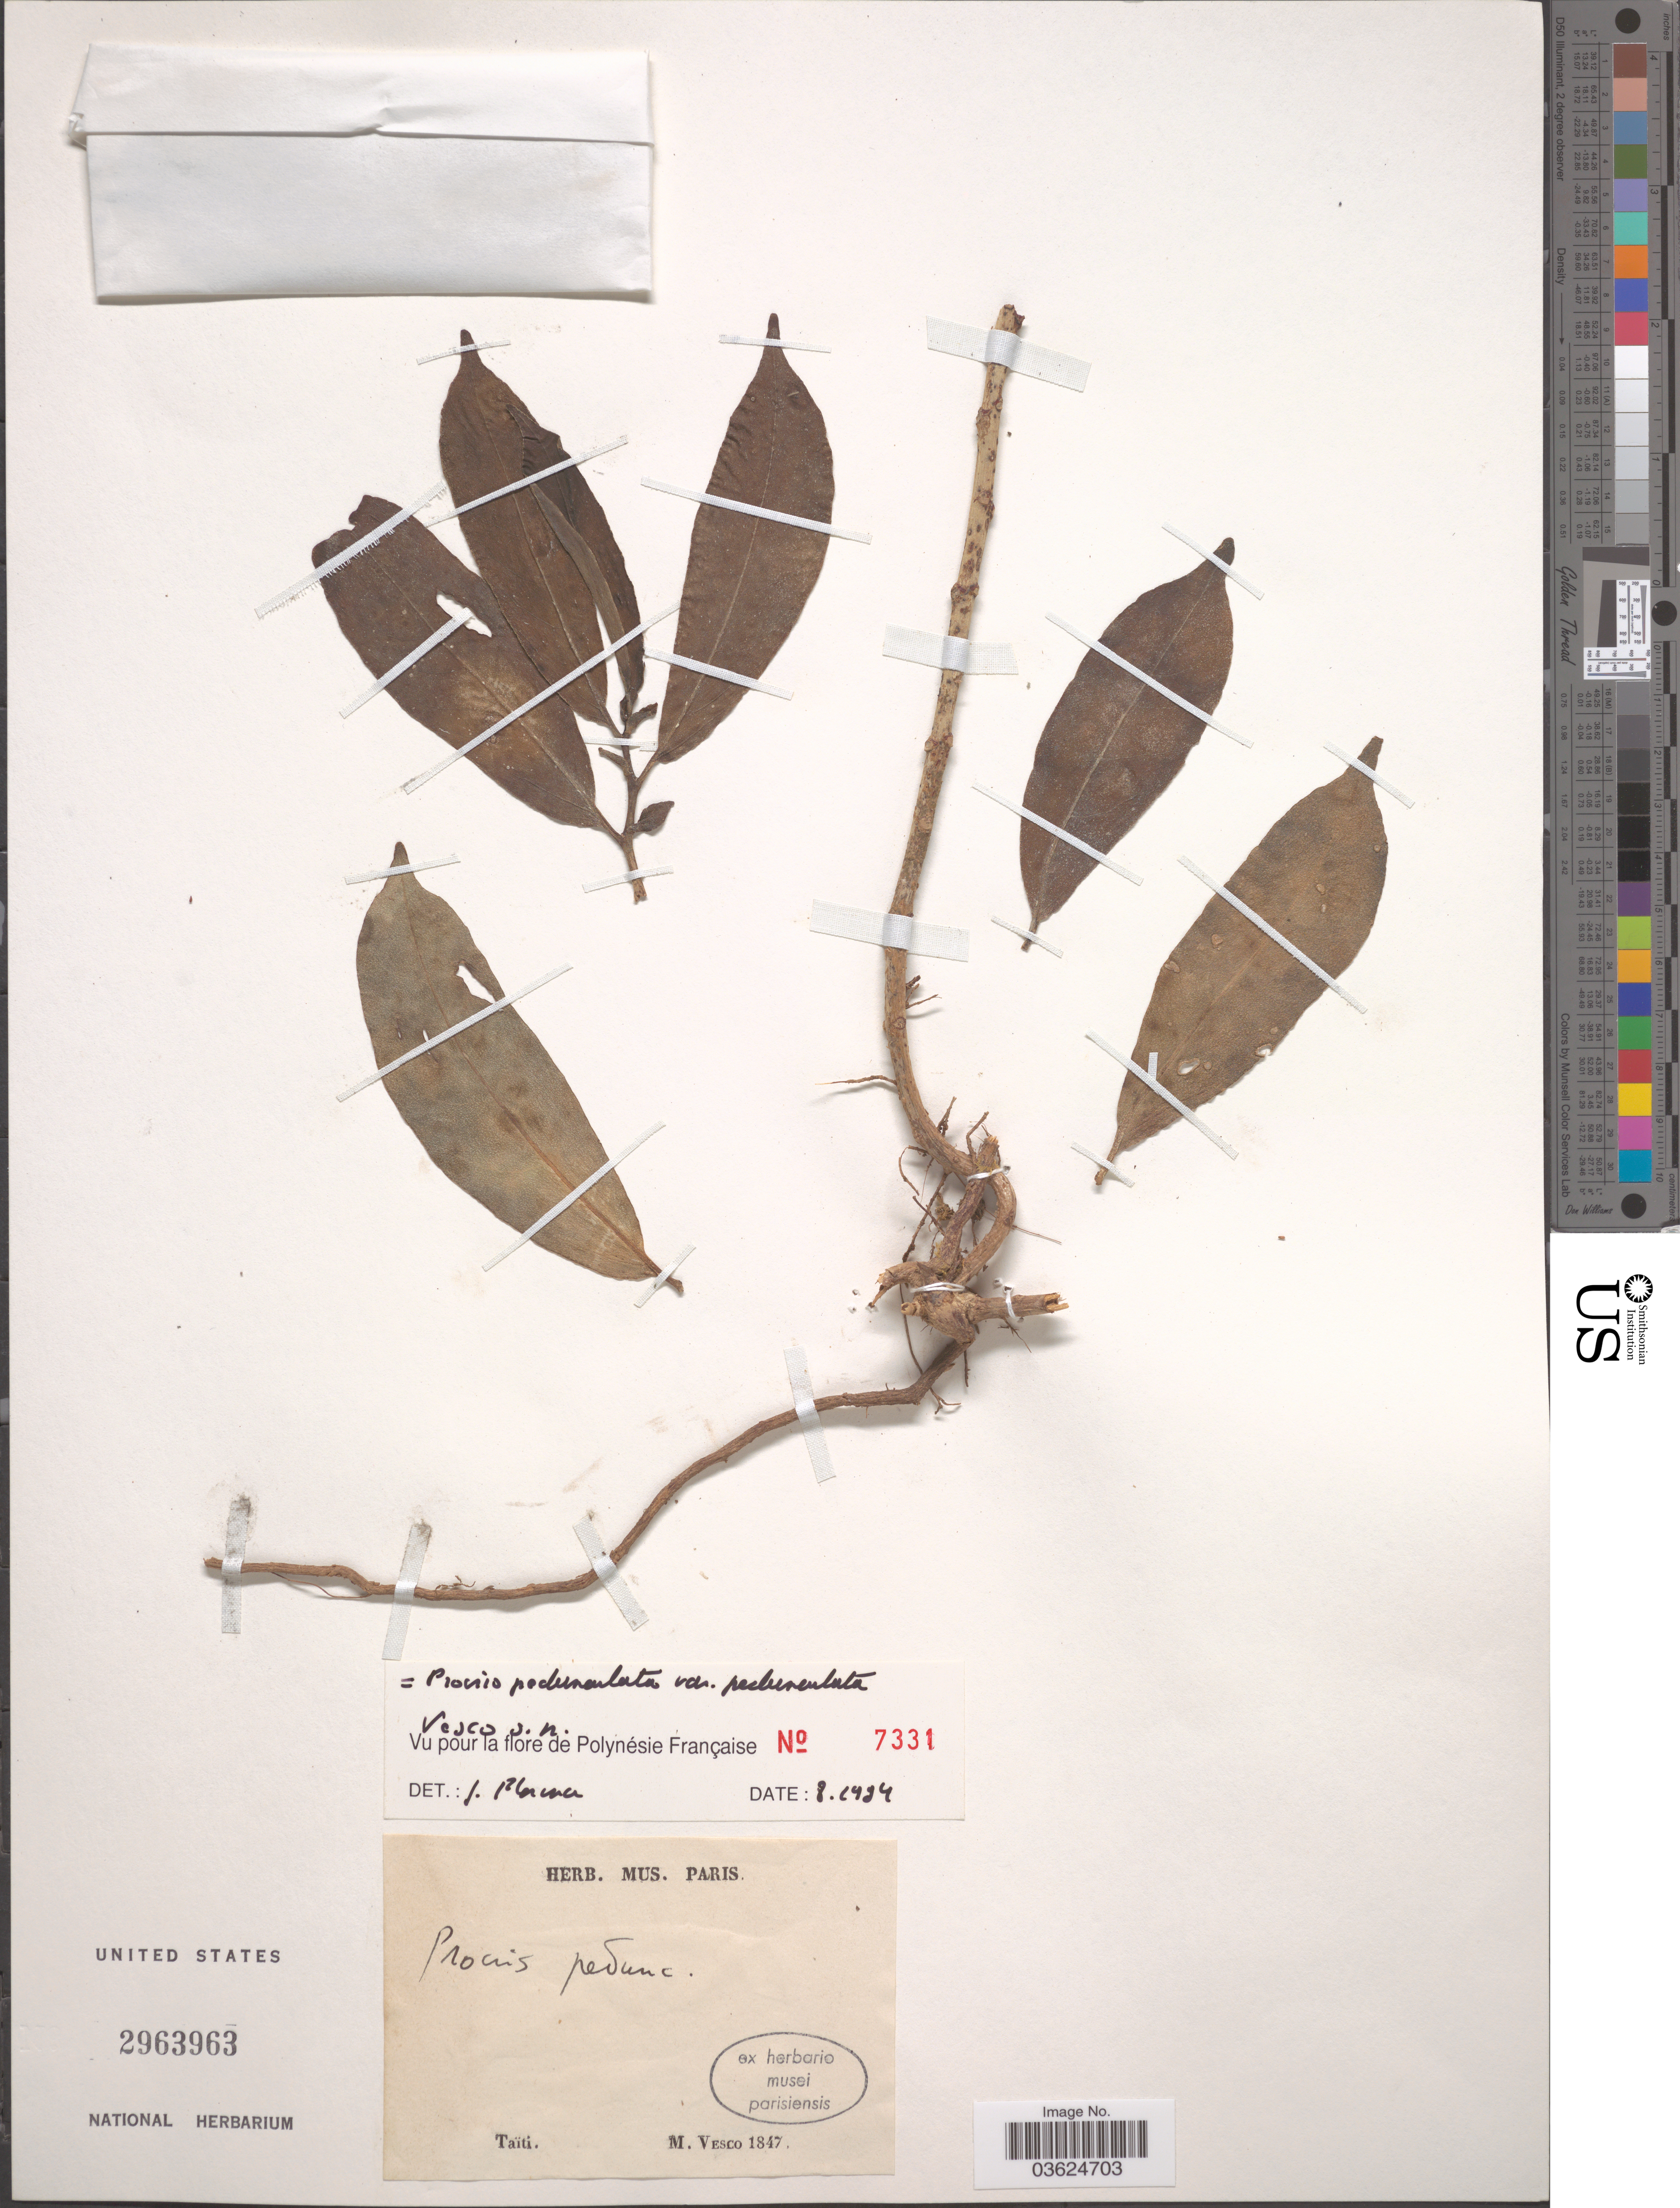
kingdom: Plantae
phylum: Tracheophyta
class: Magnoliopsida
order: Rosales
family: Urticaceae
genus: Procris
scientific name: Procris pedunculata var. pedunculata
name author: (J.R. Forst. & G. Forst.) Wedd.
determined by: Florence, J.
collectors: M. Vesco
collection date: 1847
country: French Polynesia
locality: Taïti.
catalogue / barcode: US 2963963